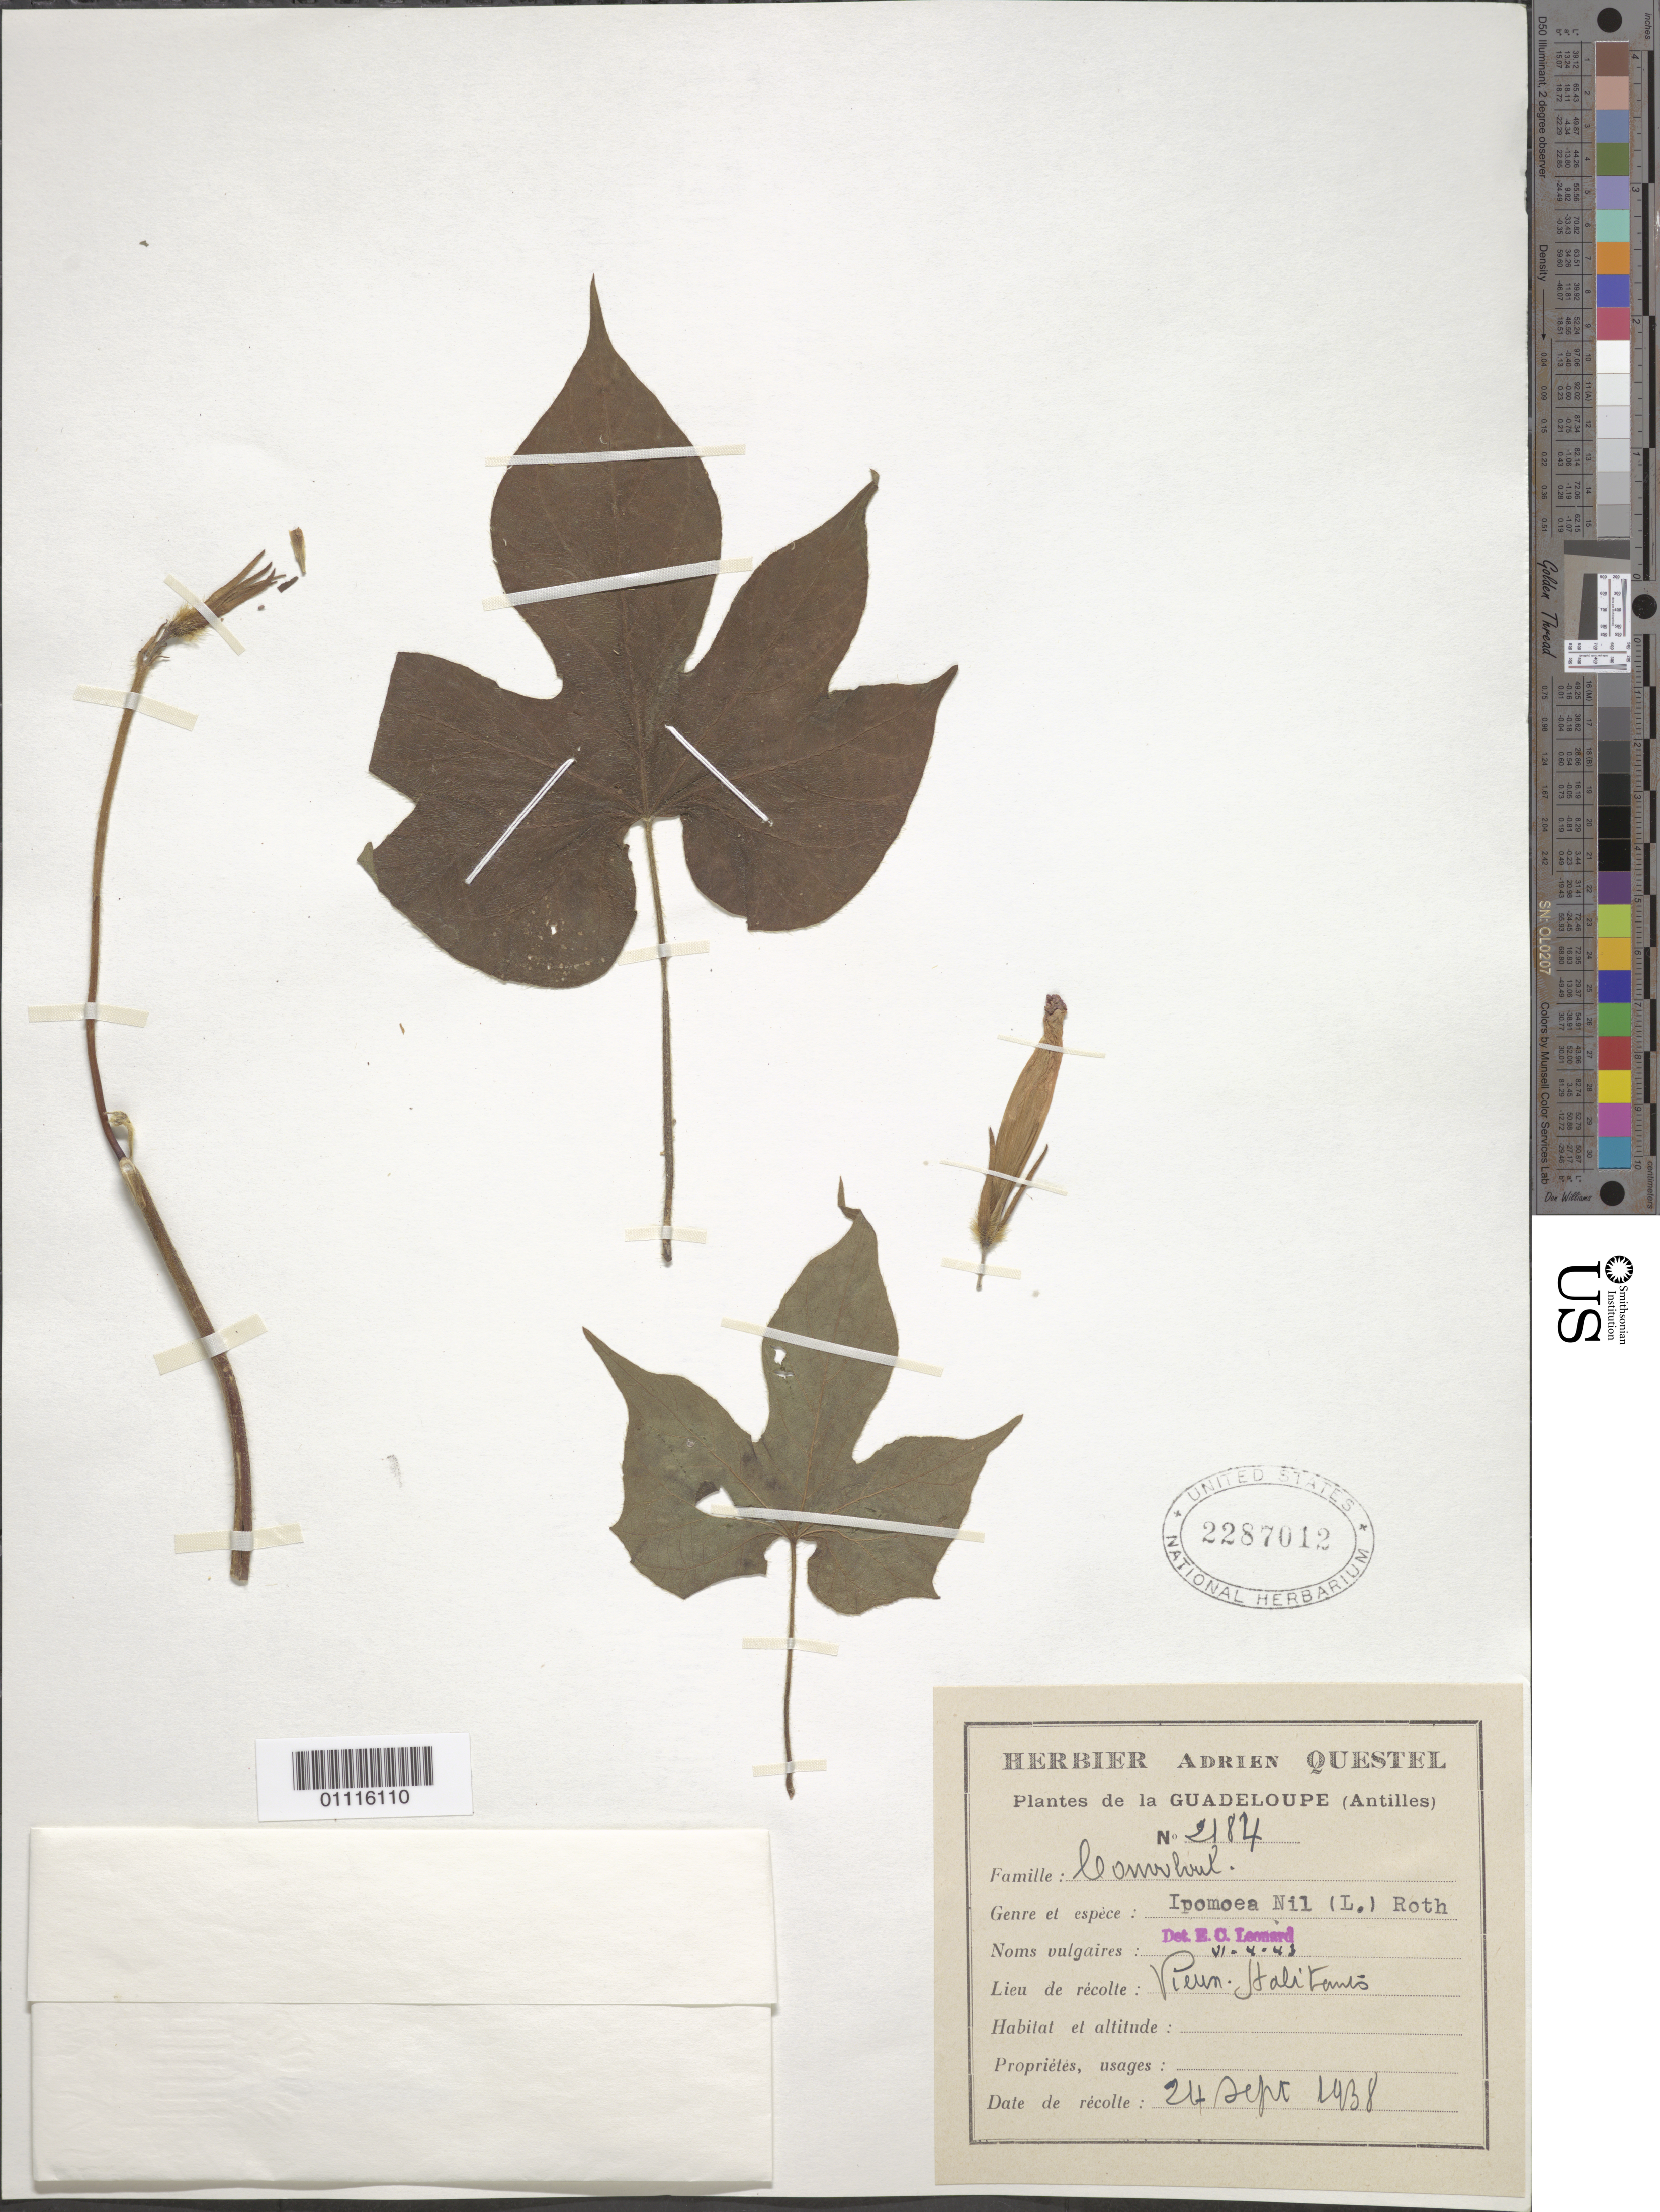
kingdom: Plantae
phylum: Tracheophyta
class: Magnoliopsida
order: Solanales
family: Convolvulaceae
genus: Ipomoea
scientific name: Ipomoea nil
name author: (L.) Roth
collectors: A. Questel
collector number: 2184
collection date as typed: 24 Sep 1938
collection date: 1938-09-24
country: Guadeloupe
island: Basse Terre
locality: Vieux Habitants.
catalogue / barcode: US 2287012